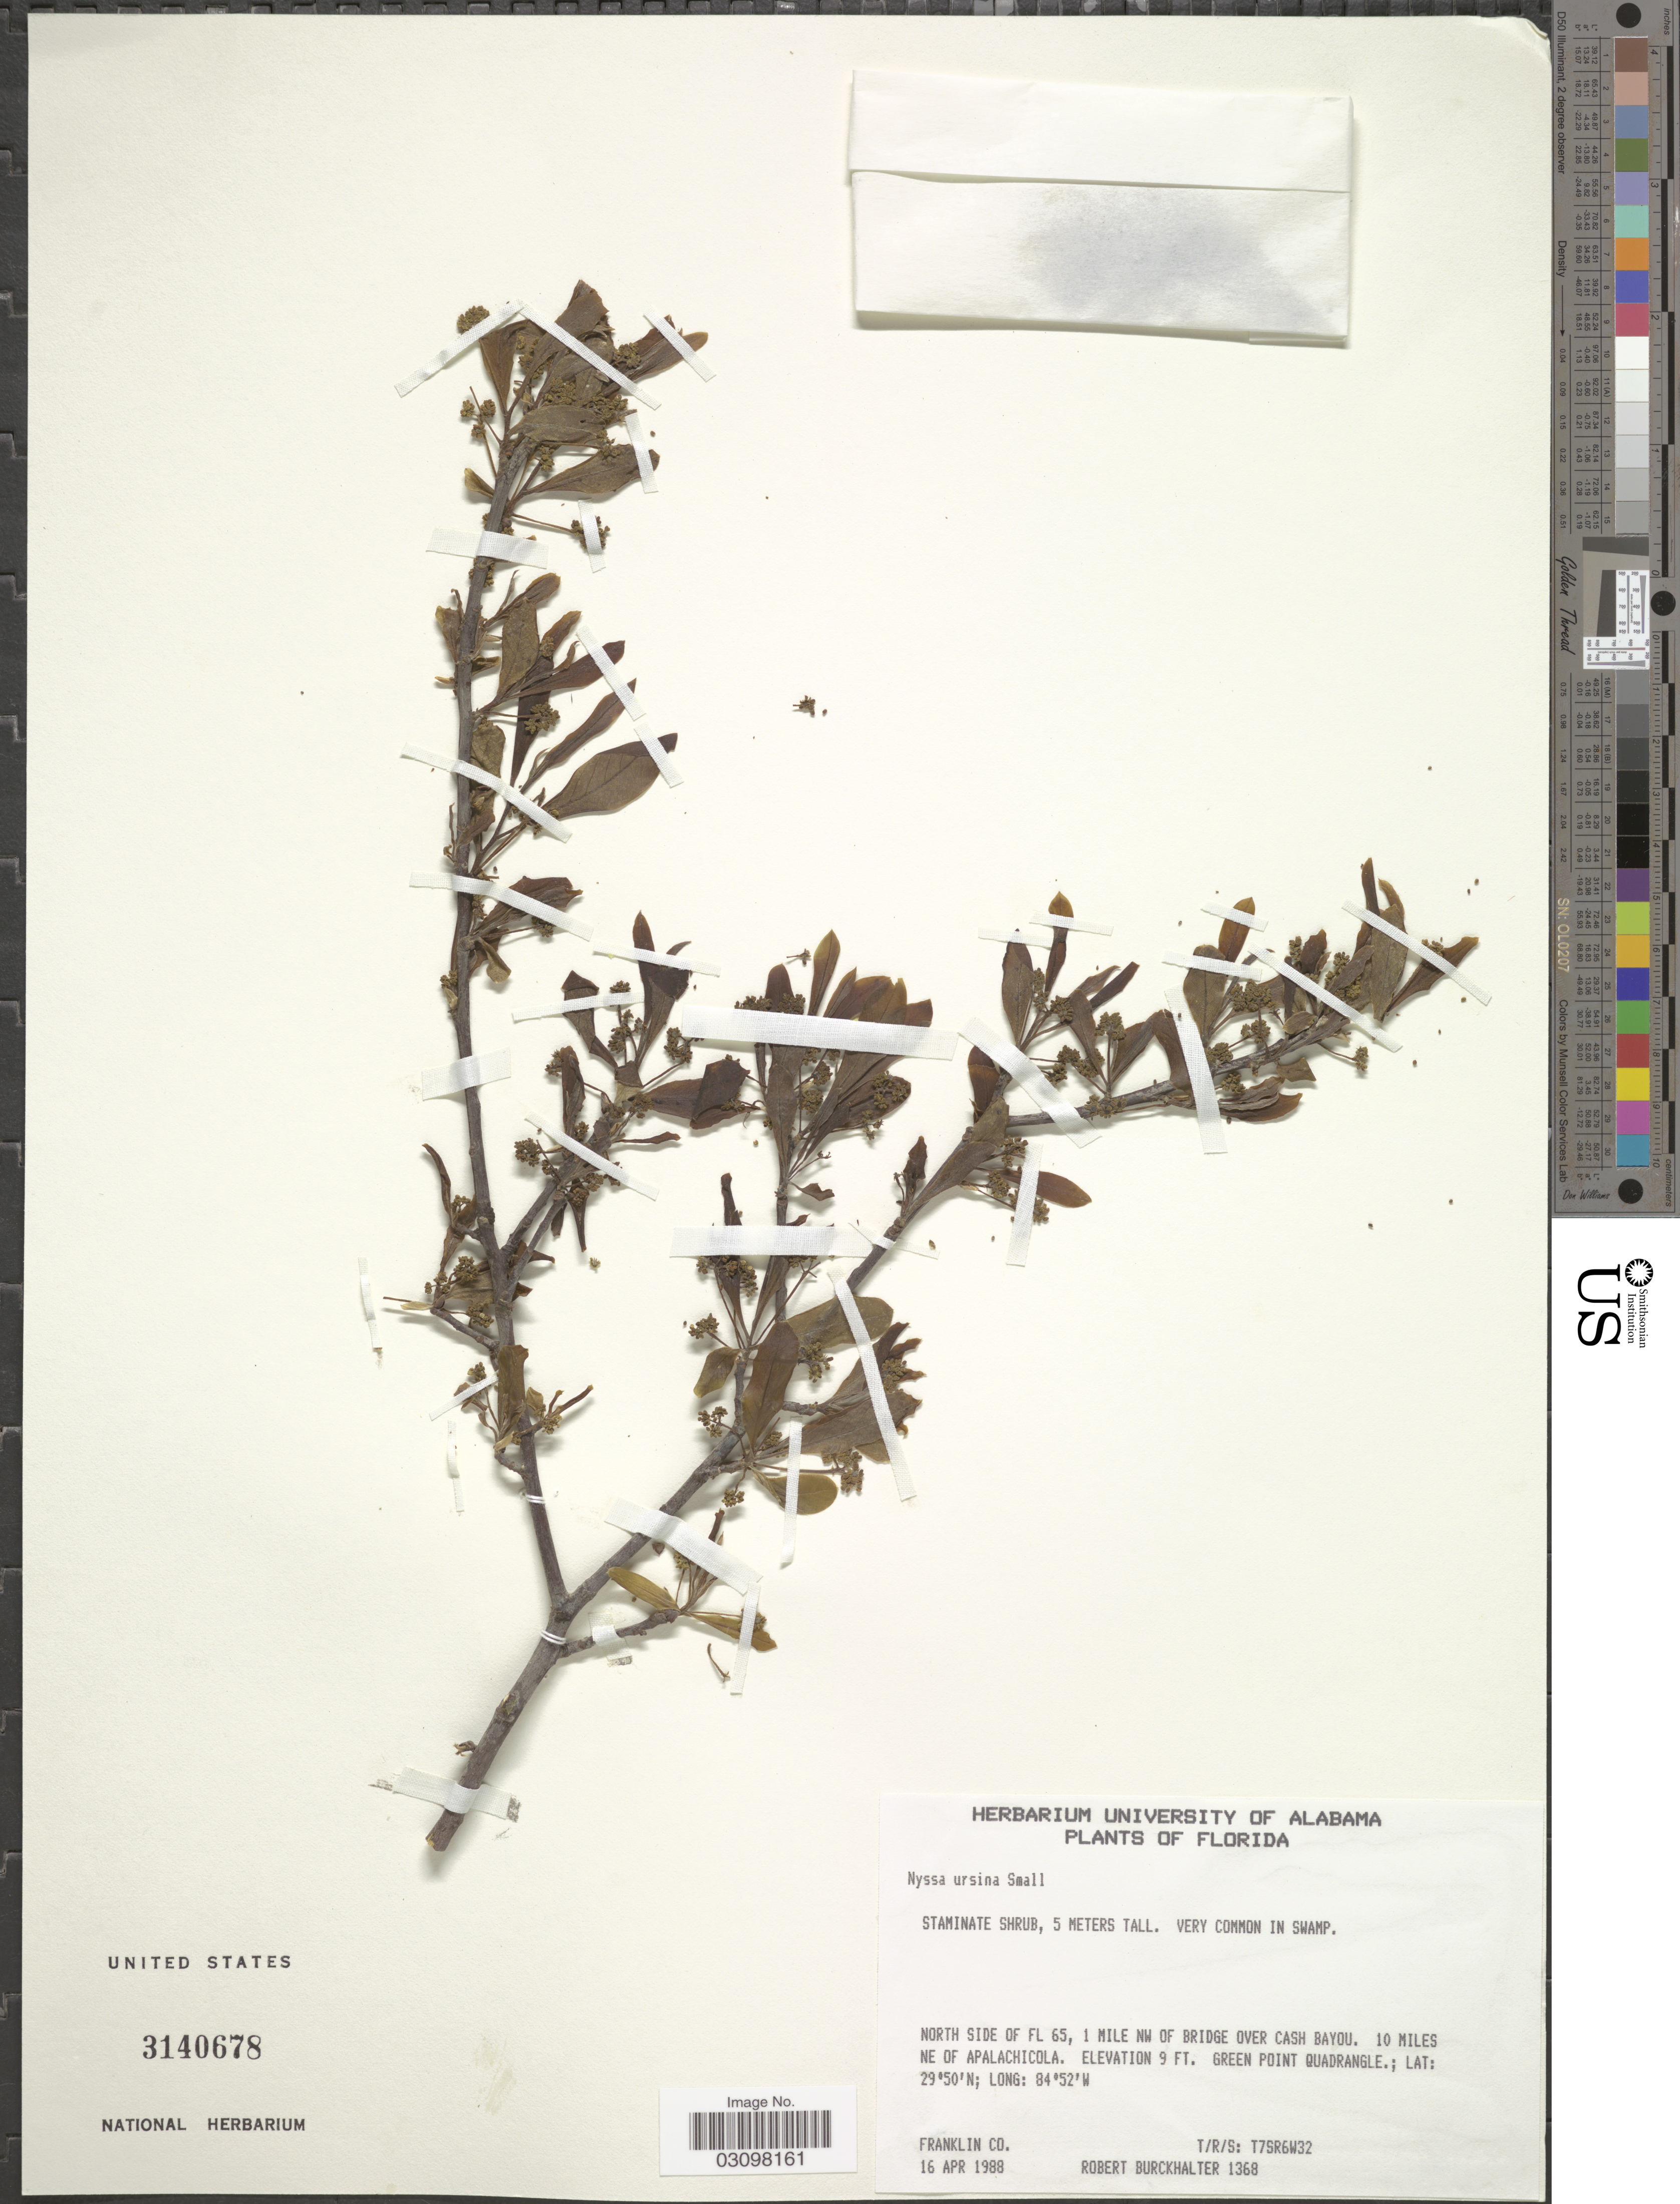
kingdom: Plantae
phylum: Tracheophyta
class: Magnoliopsida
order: Cornales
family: Nyssaceae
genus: Nyssa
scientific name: Nyssa ursina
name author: Small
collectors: R. Burckhalter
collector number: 1368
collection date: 1988-04-16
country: United States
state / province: Florida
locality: North side of FL 65, 1 mile NW of Bridge over Cash Bayou. 10 miles NE of Apalachicola. Green Point Quadrangle. Franklin Co. T/R/S: T7SR6W32.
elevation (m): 3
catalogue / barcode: US 3140678